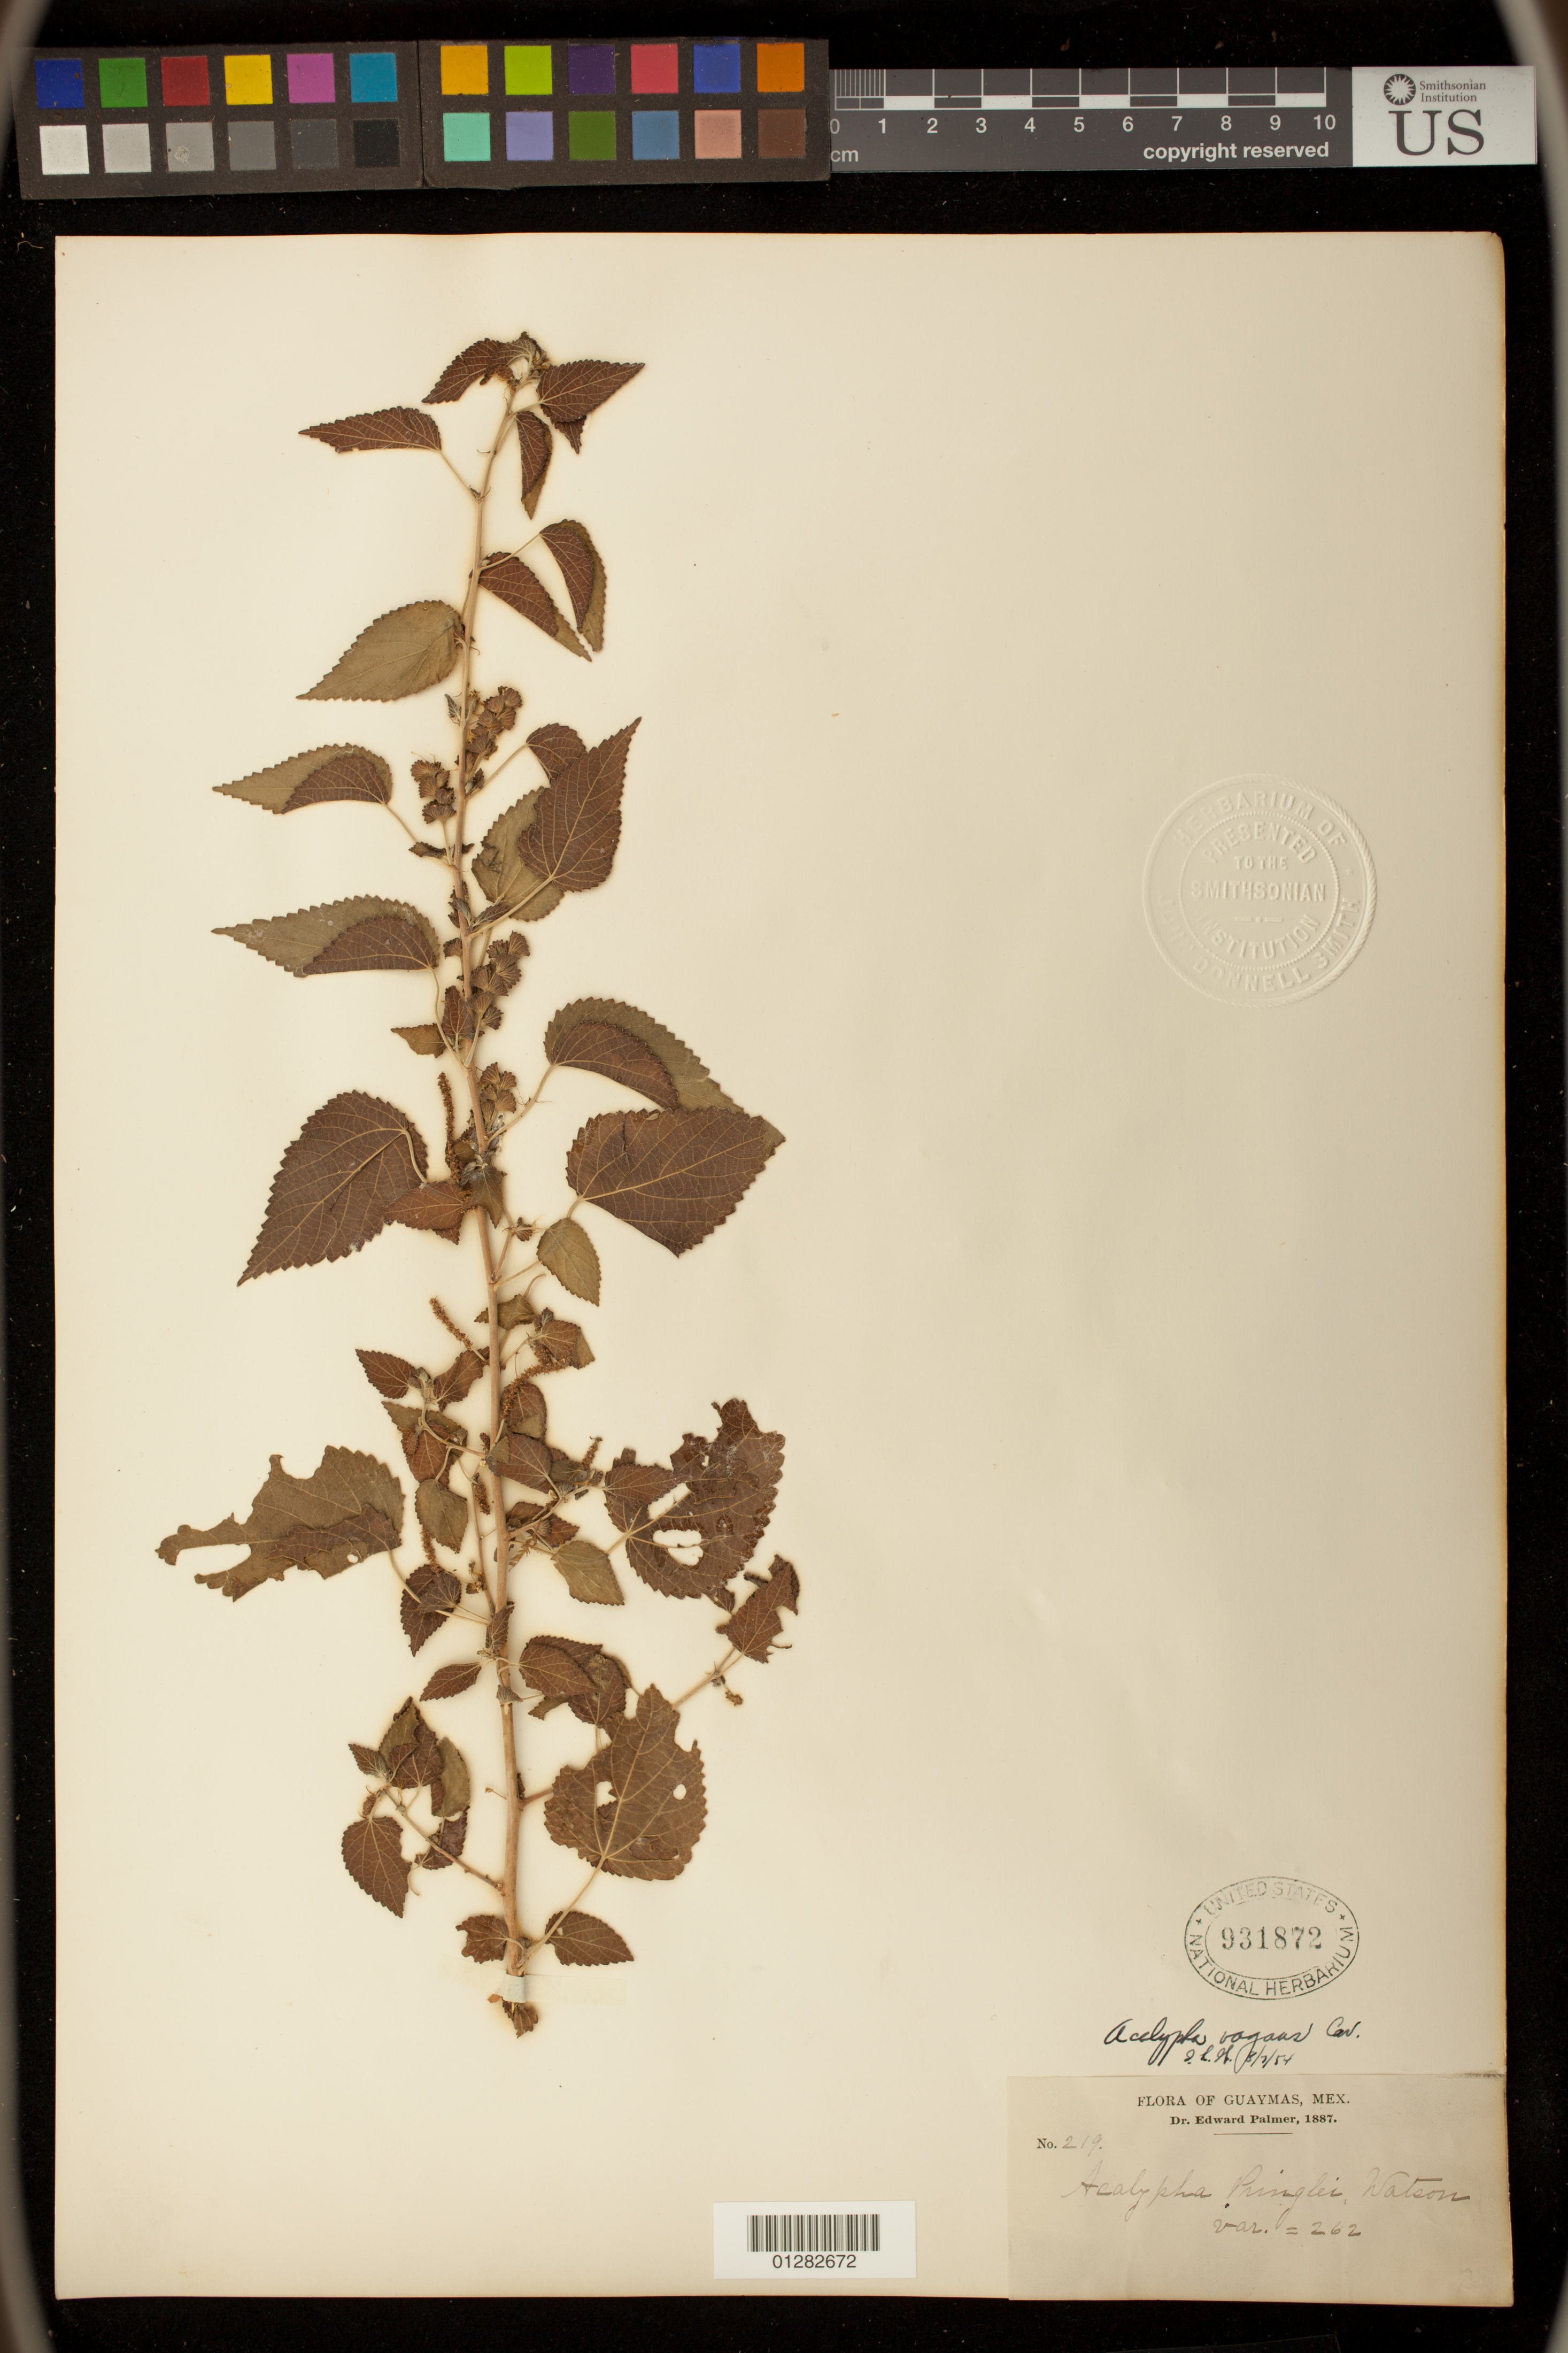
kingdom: Plantae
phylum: Tracheophyta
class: Magnoliopsida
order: Malpighiales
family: Euphorbiaceae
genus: Acalypha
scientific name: Acalypha vagans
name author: Cav.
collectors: J. Steyermark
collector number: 219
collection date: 1887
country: Mexico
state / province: Sonora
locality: Guaymas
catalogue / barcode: US 931872